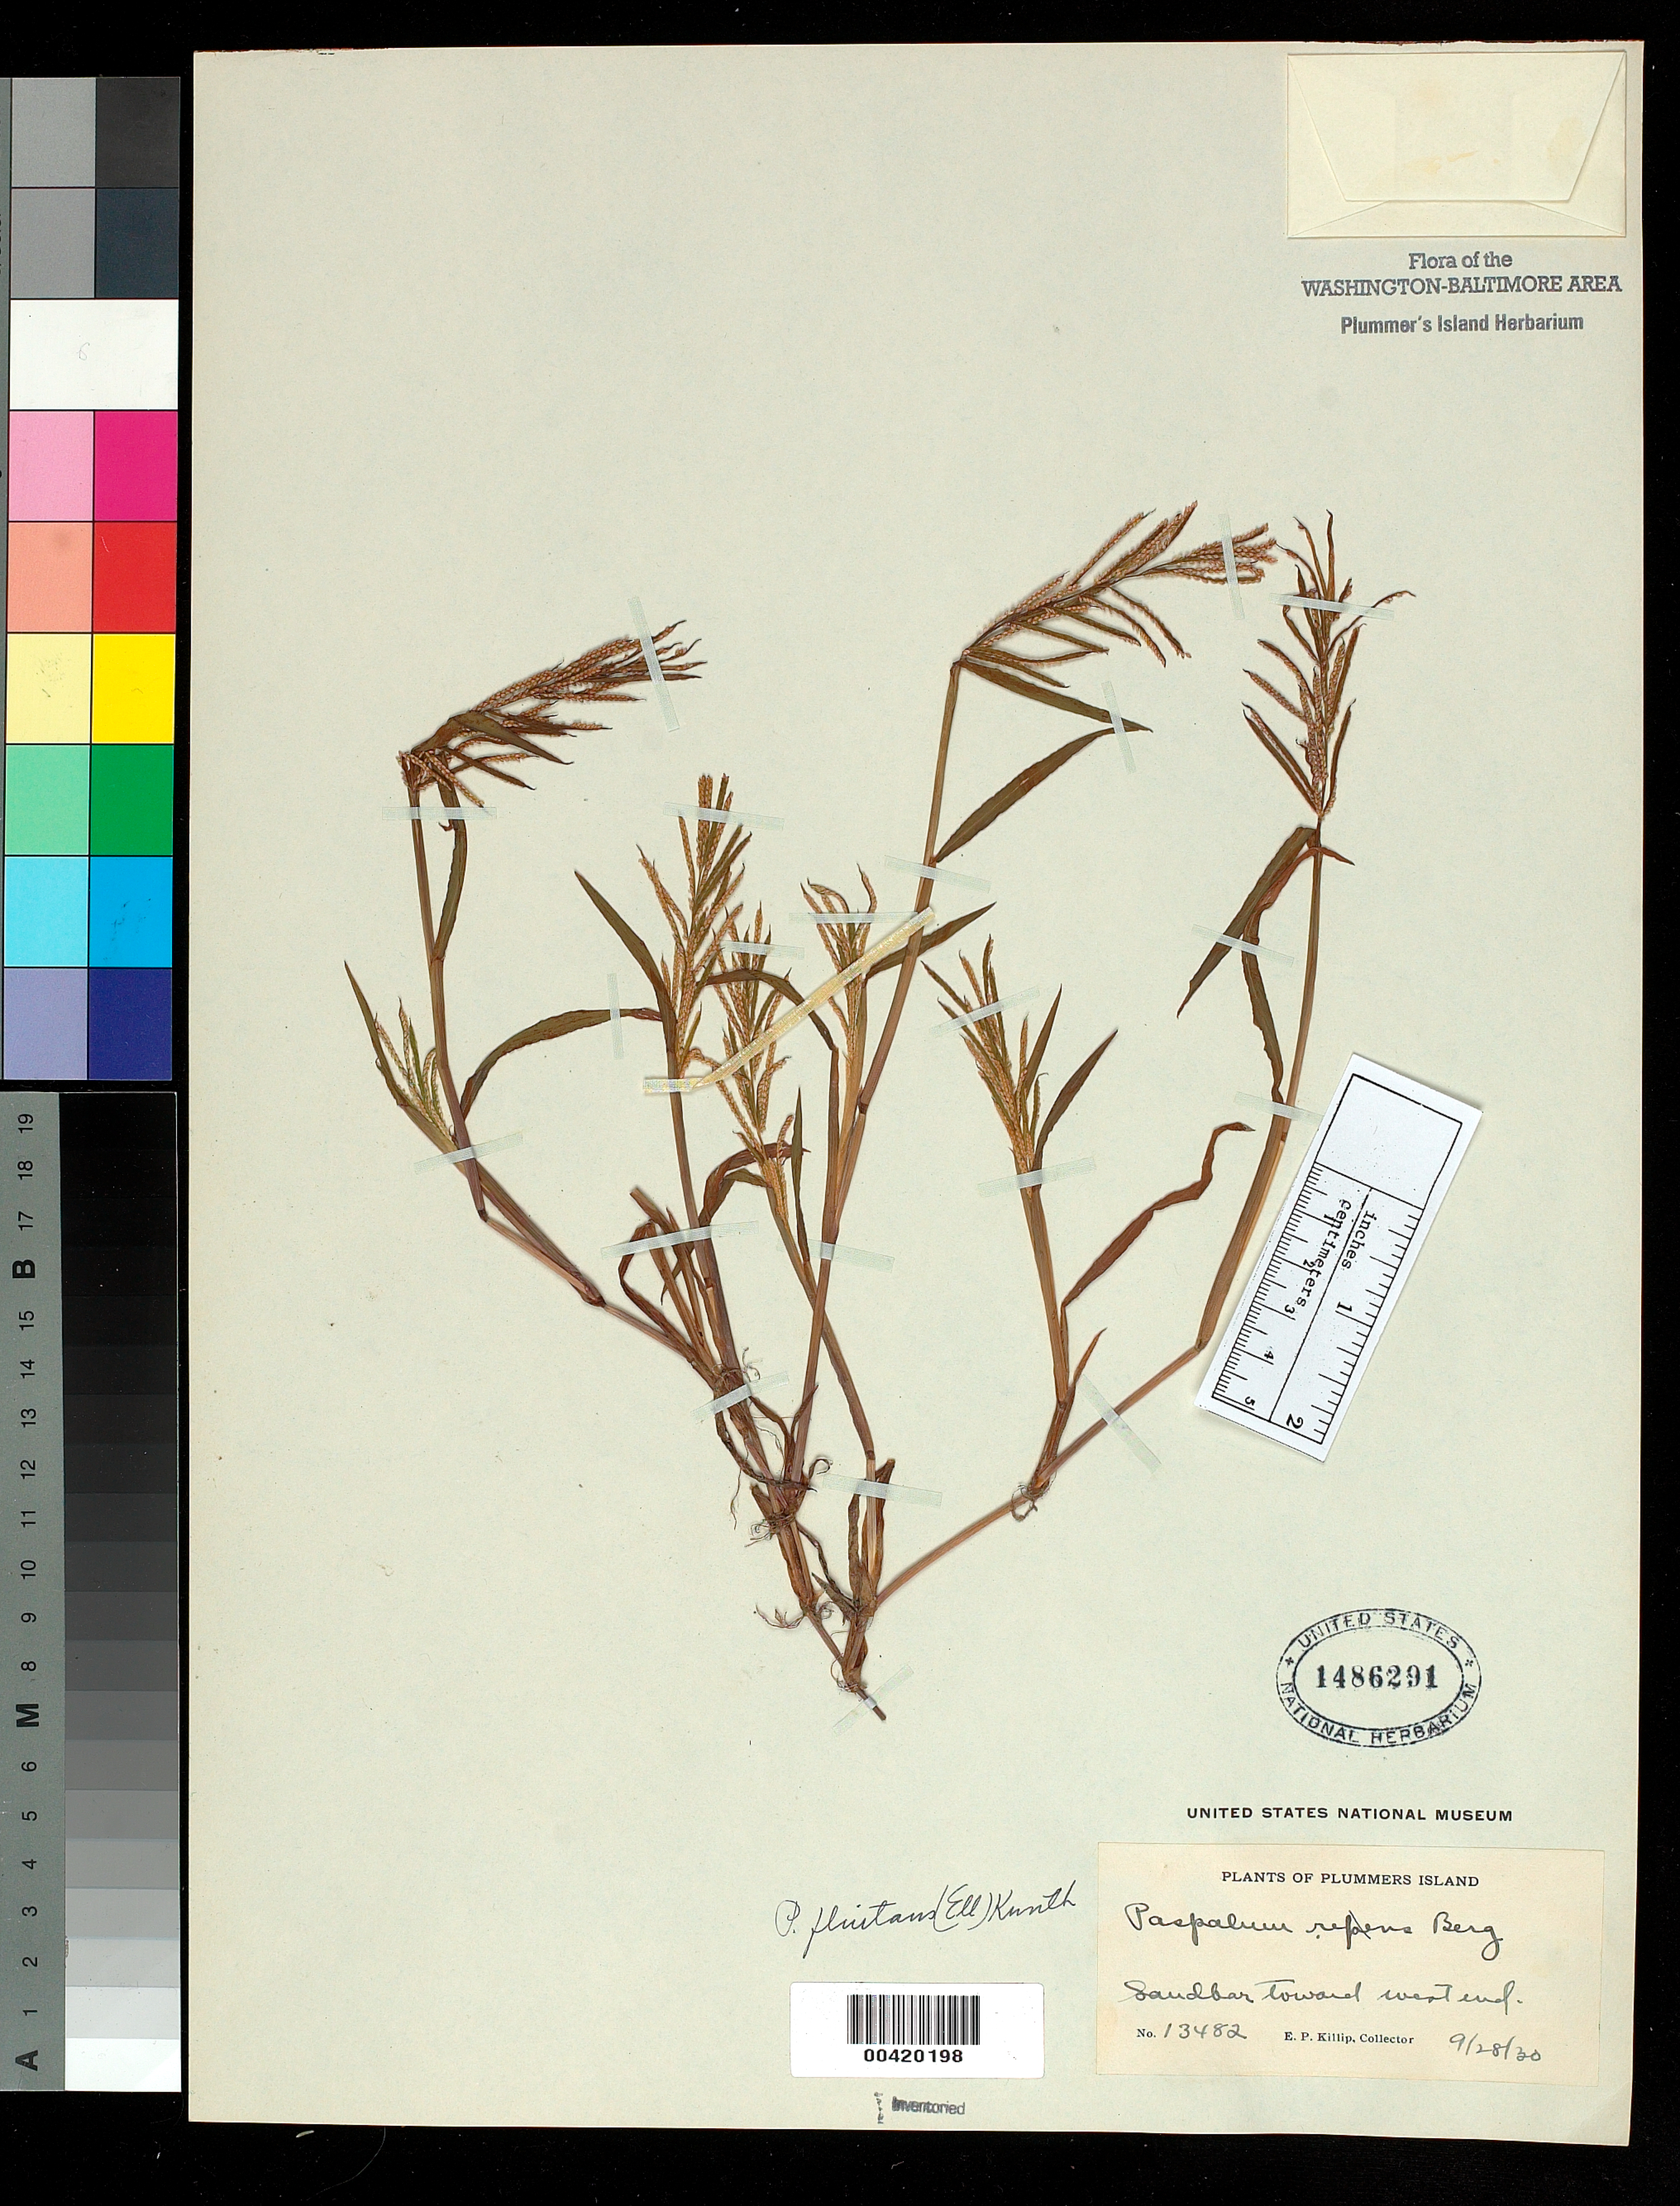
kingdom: Plantae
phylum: Tracheophyta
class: Liliopsida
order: Poales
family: Poaceae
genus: Paspalum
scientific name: Paspalum fluitans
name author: (Elliott) Kunth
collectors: E. P. Killip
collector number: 13482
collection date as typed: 28 Sep 1930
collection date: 1930-09-28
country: United States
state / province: Maryland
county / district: Montgomery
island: Plummers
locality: Plummer's Island, sandbar west end C. & O. Canal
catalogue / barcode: US 1486291